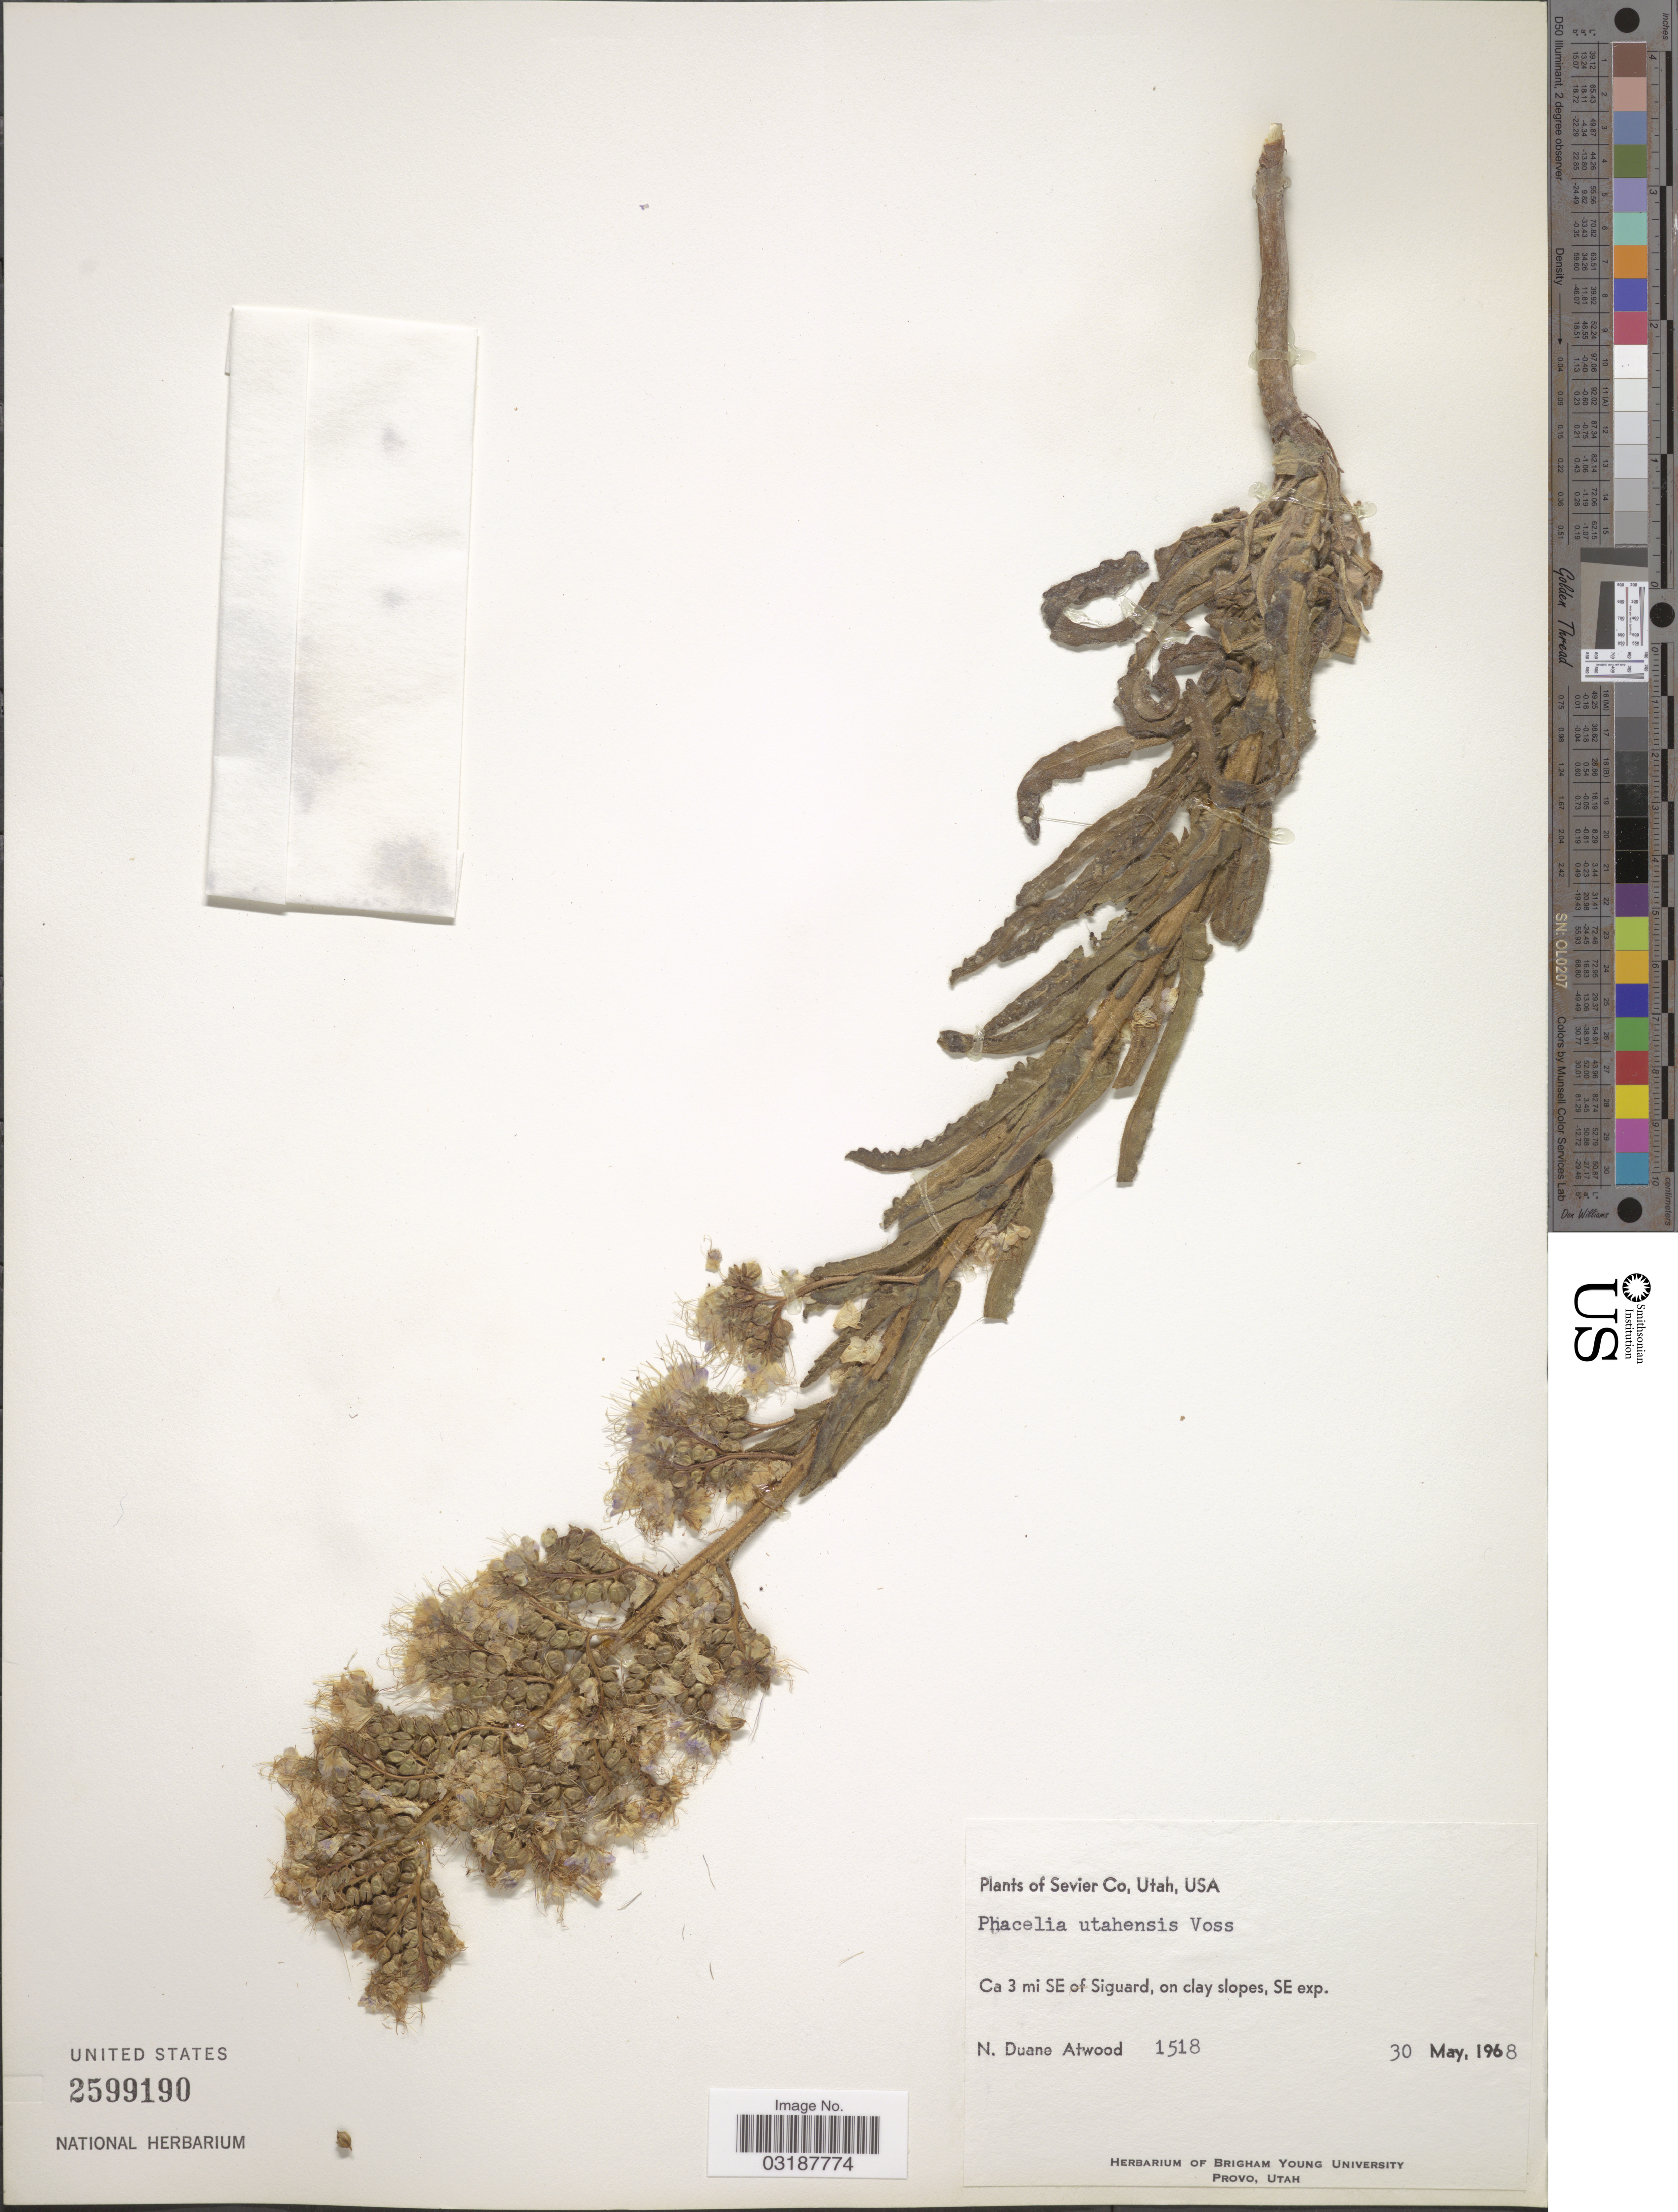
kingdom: Plantae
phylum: Tracheophyta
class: Magnoliopsida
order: Boraginales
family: Hydrophyllaceae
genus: Phacelia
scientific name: Phacelia utahensis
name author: J.W. Voss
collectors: N. Atwood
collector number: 1518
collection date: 1968-05-30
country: United States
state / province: Utah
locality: Sevier Co., Utah, Ca 3 mi SE of Siguard, on clay slopes, SE exp.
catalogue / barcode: US 2599190